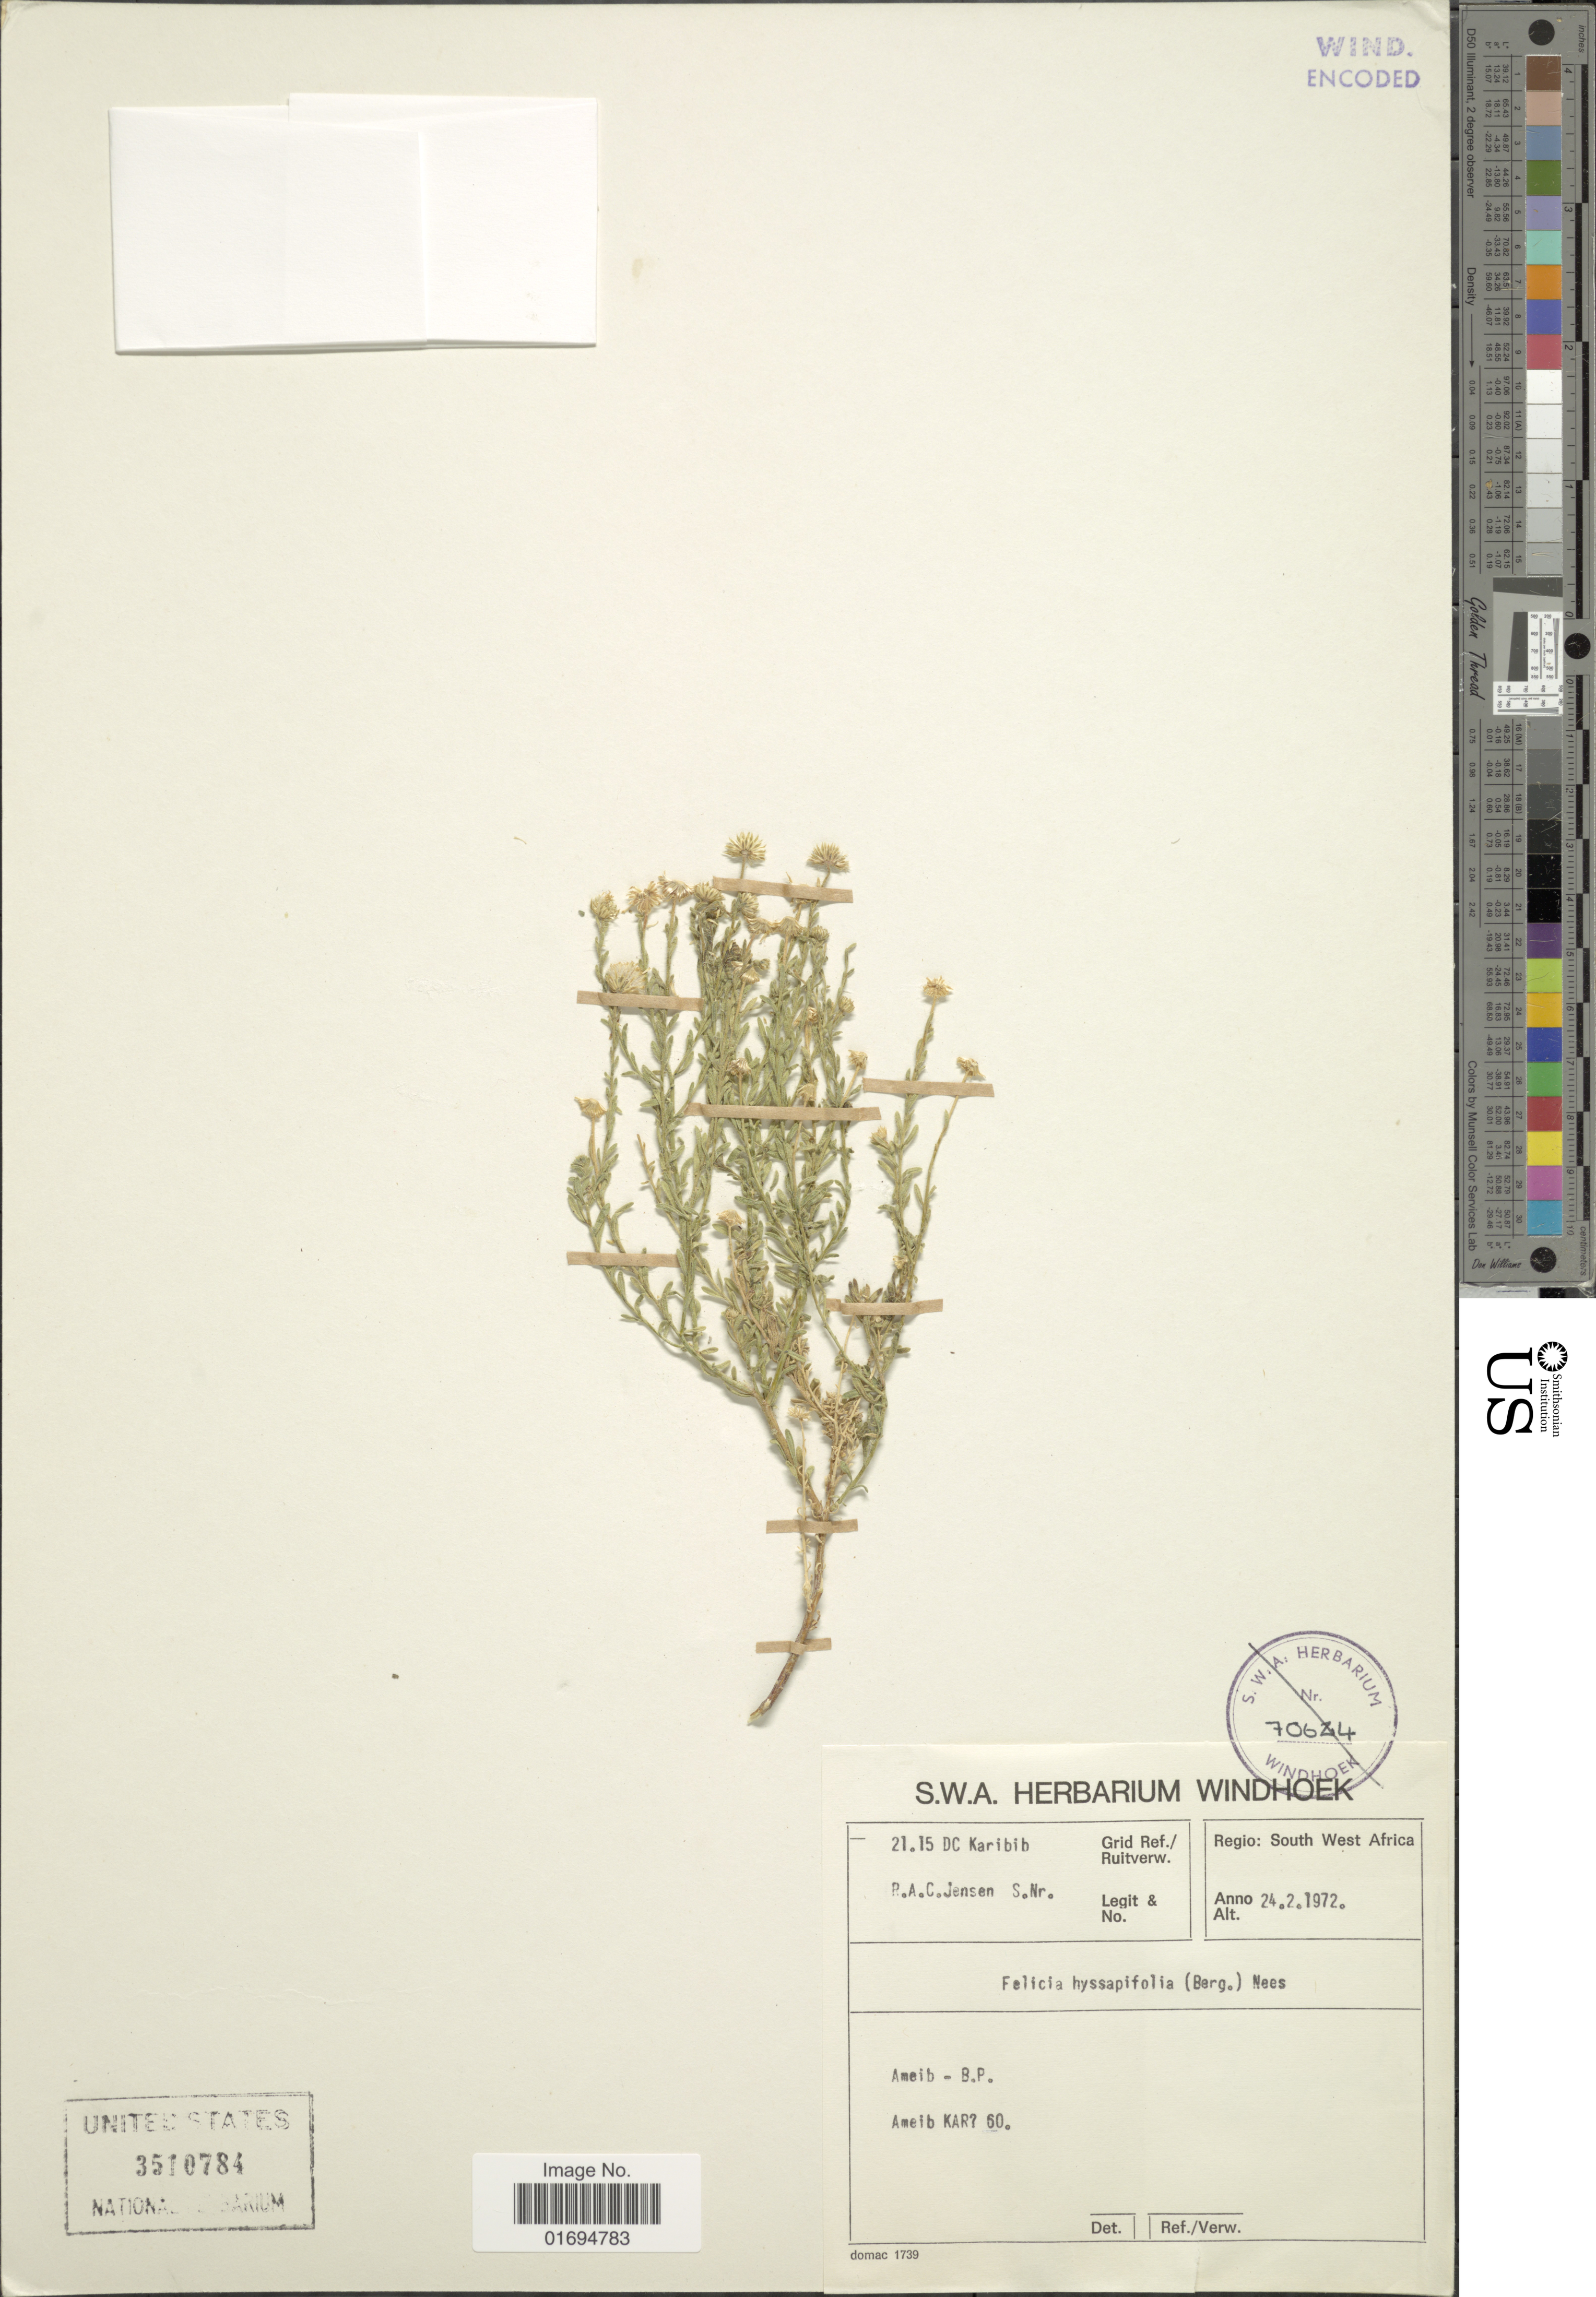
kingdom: Plantae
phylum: Tracheophyta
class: Magnoliopsida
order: Asterales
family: Asteraceae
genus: Felicia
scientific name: Felicia hyssopifolia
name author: (P.J. Bergius) Nees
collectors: R. Jensen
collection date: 1972-02-24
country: Namibia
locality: South West Africa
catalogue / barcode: US 3510784